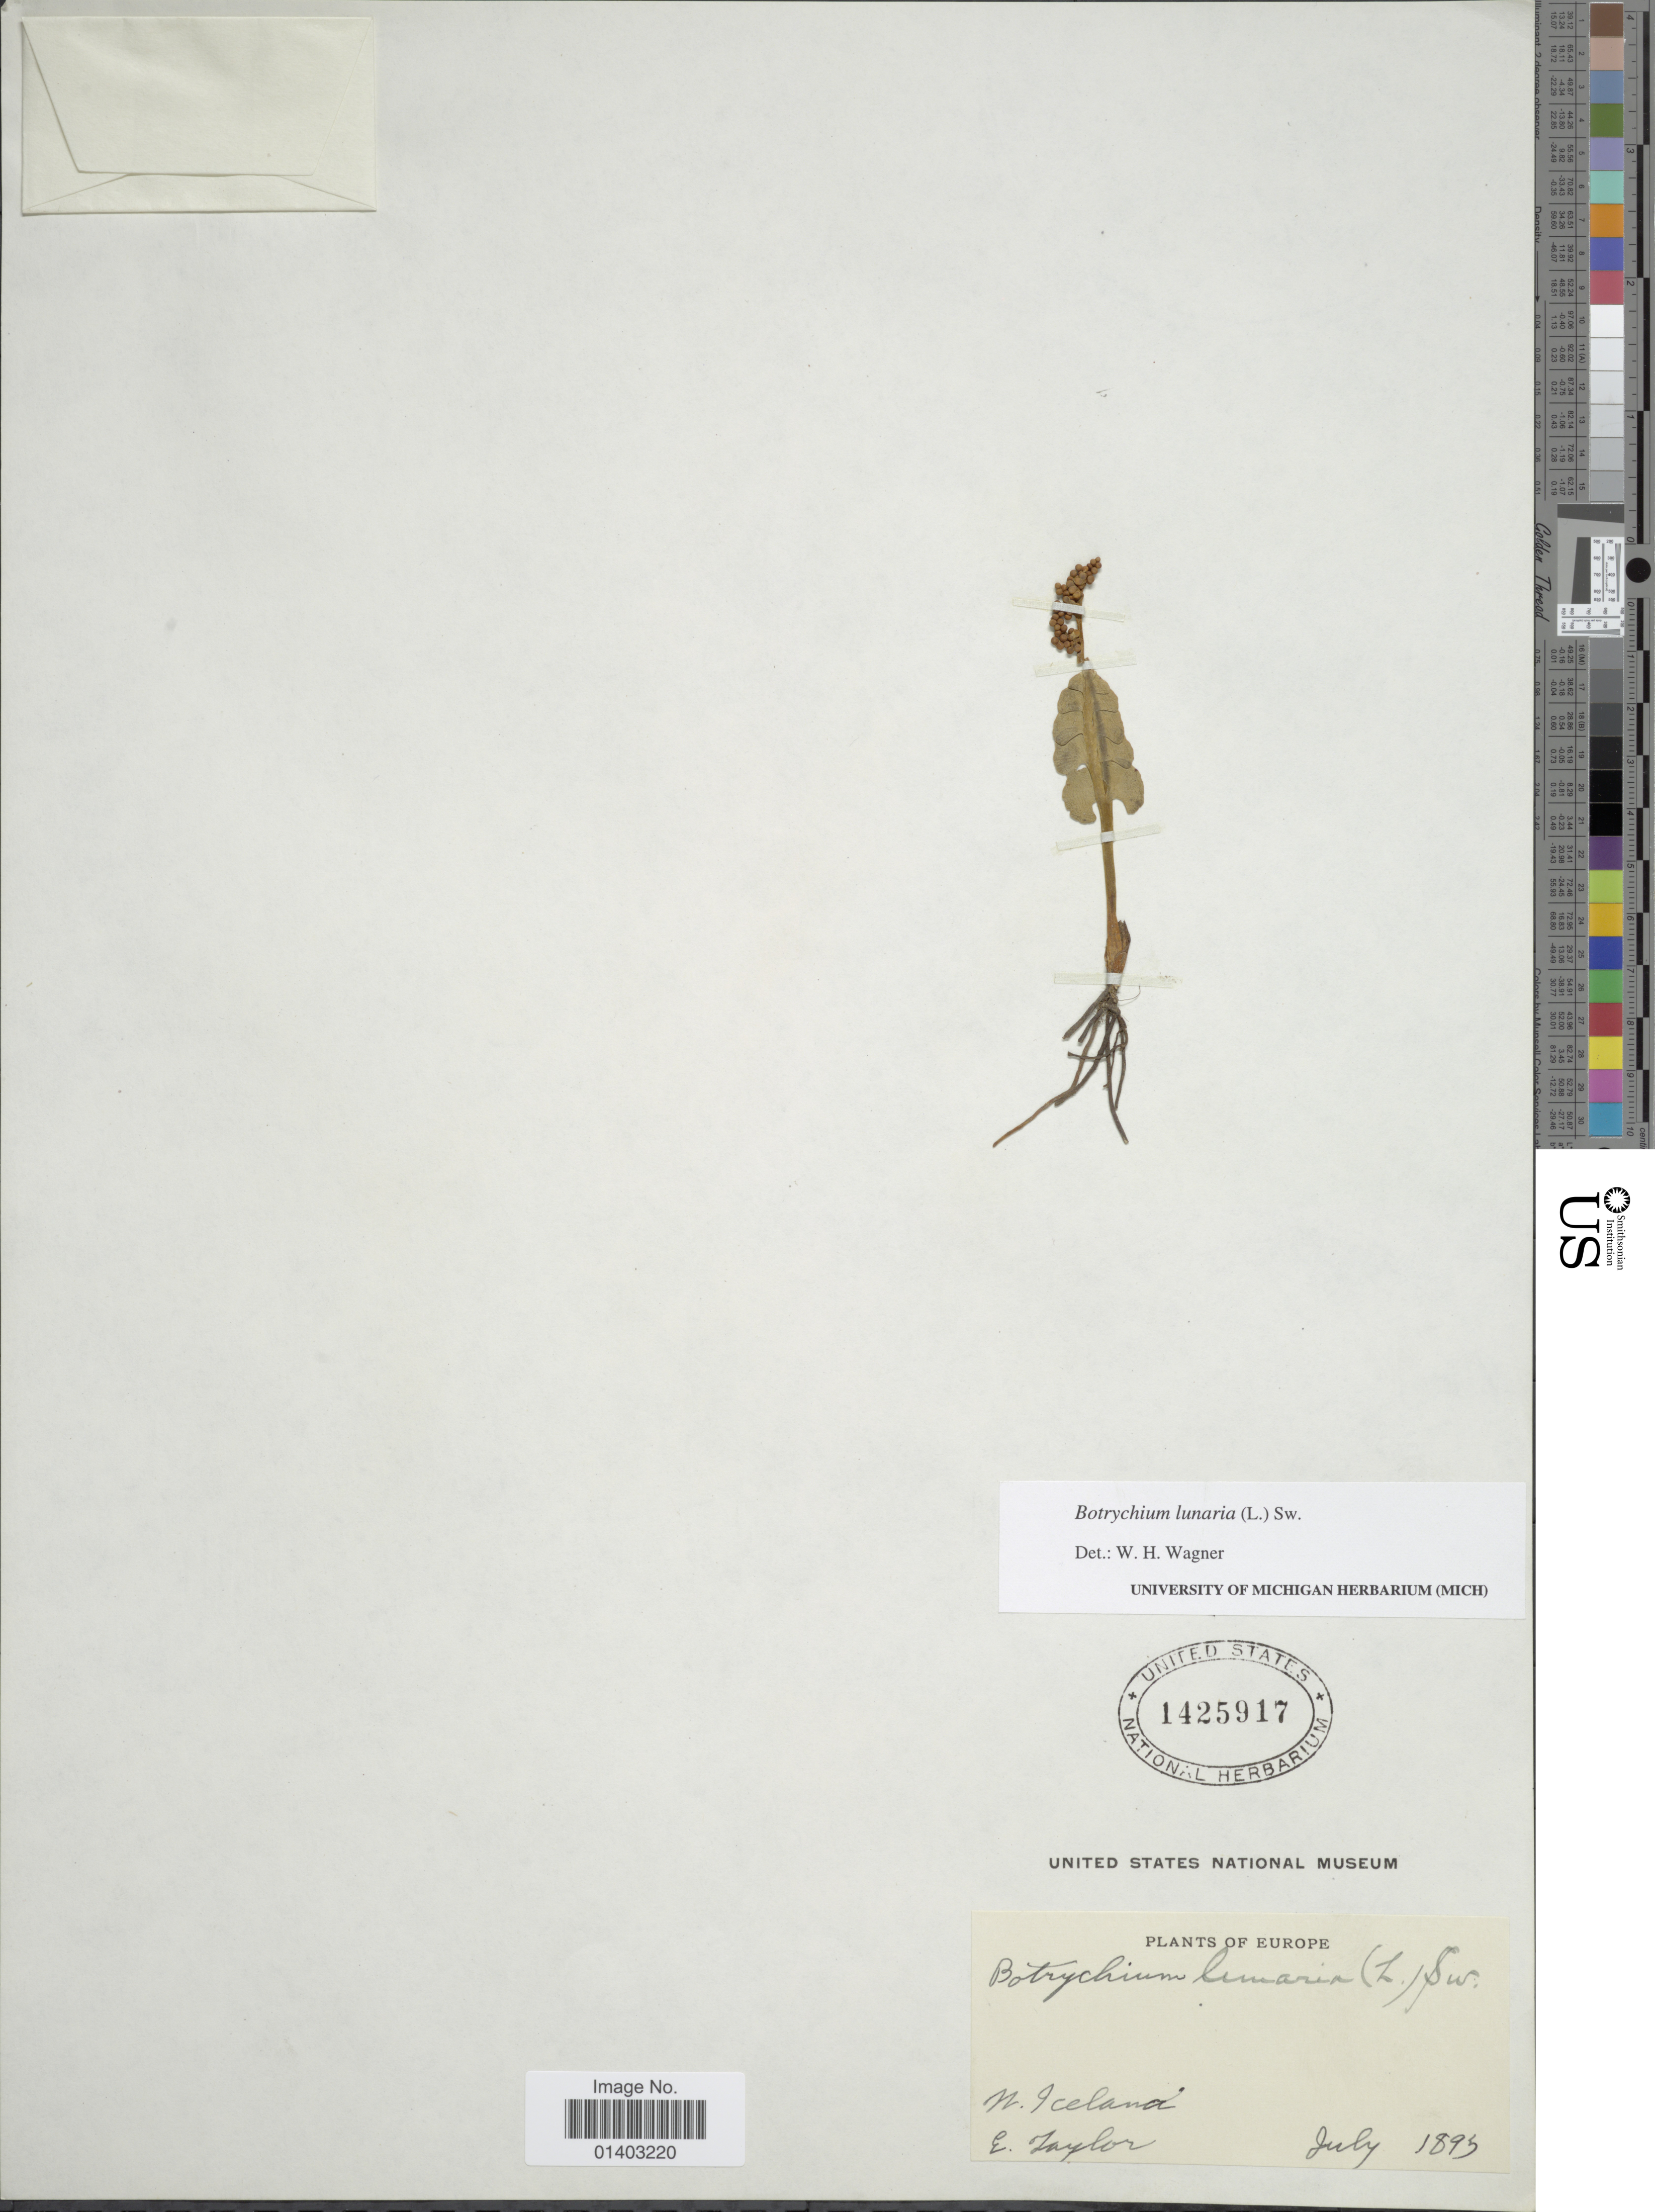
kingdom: Plantae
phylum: Tracheophyta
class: Polypodiopsida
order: Ophioglossales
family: Ophioglossaceae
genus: Botrychium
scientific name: Botrychium lunaria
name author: (L.) Sw.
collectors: E. Taylor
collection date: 1893-07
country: Iceland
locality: Europe, N Iceland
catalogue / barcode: US 1425917